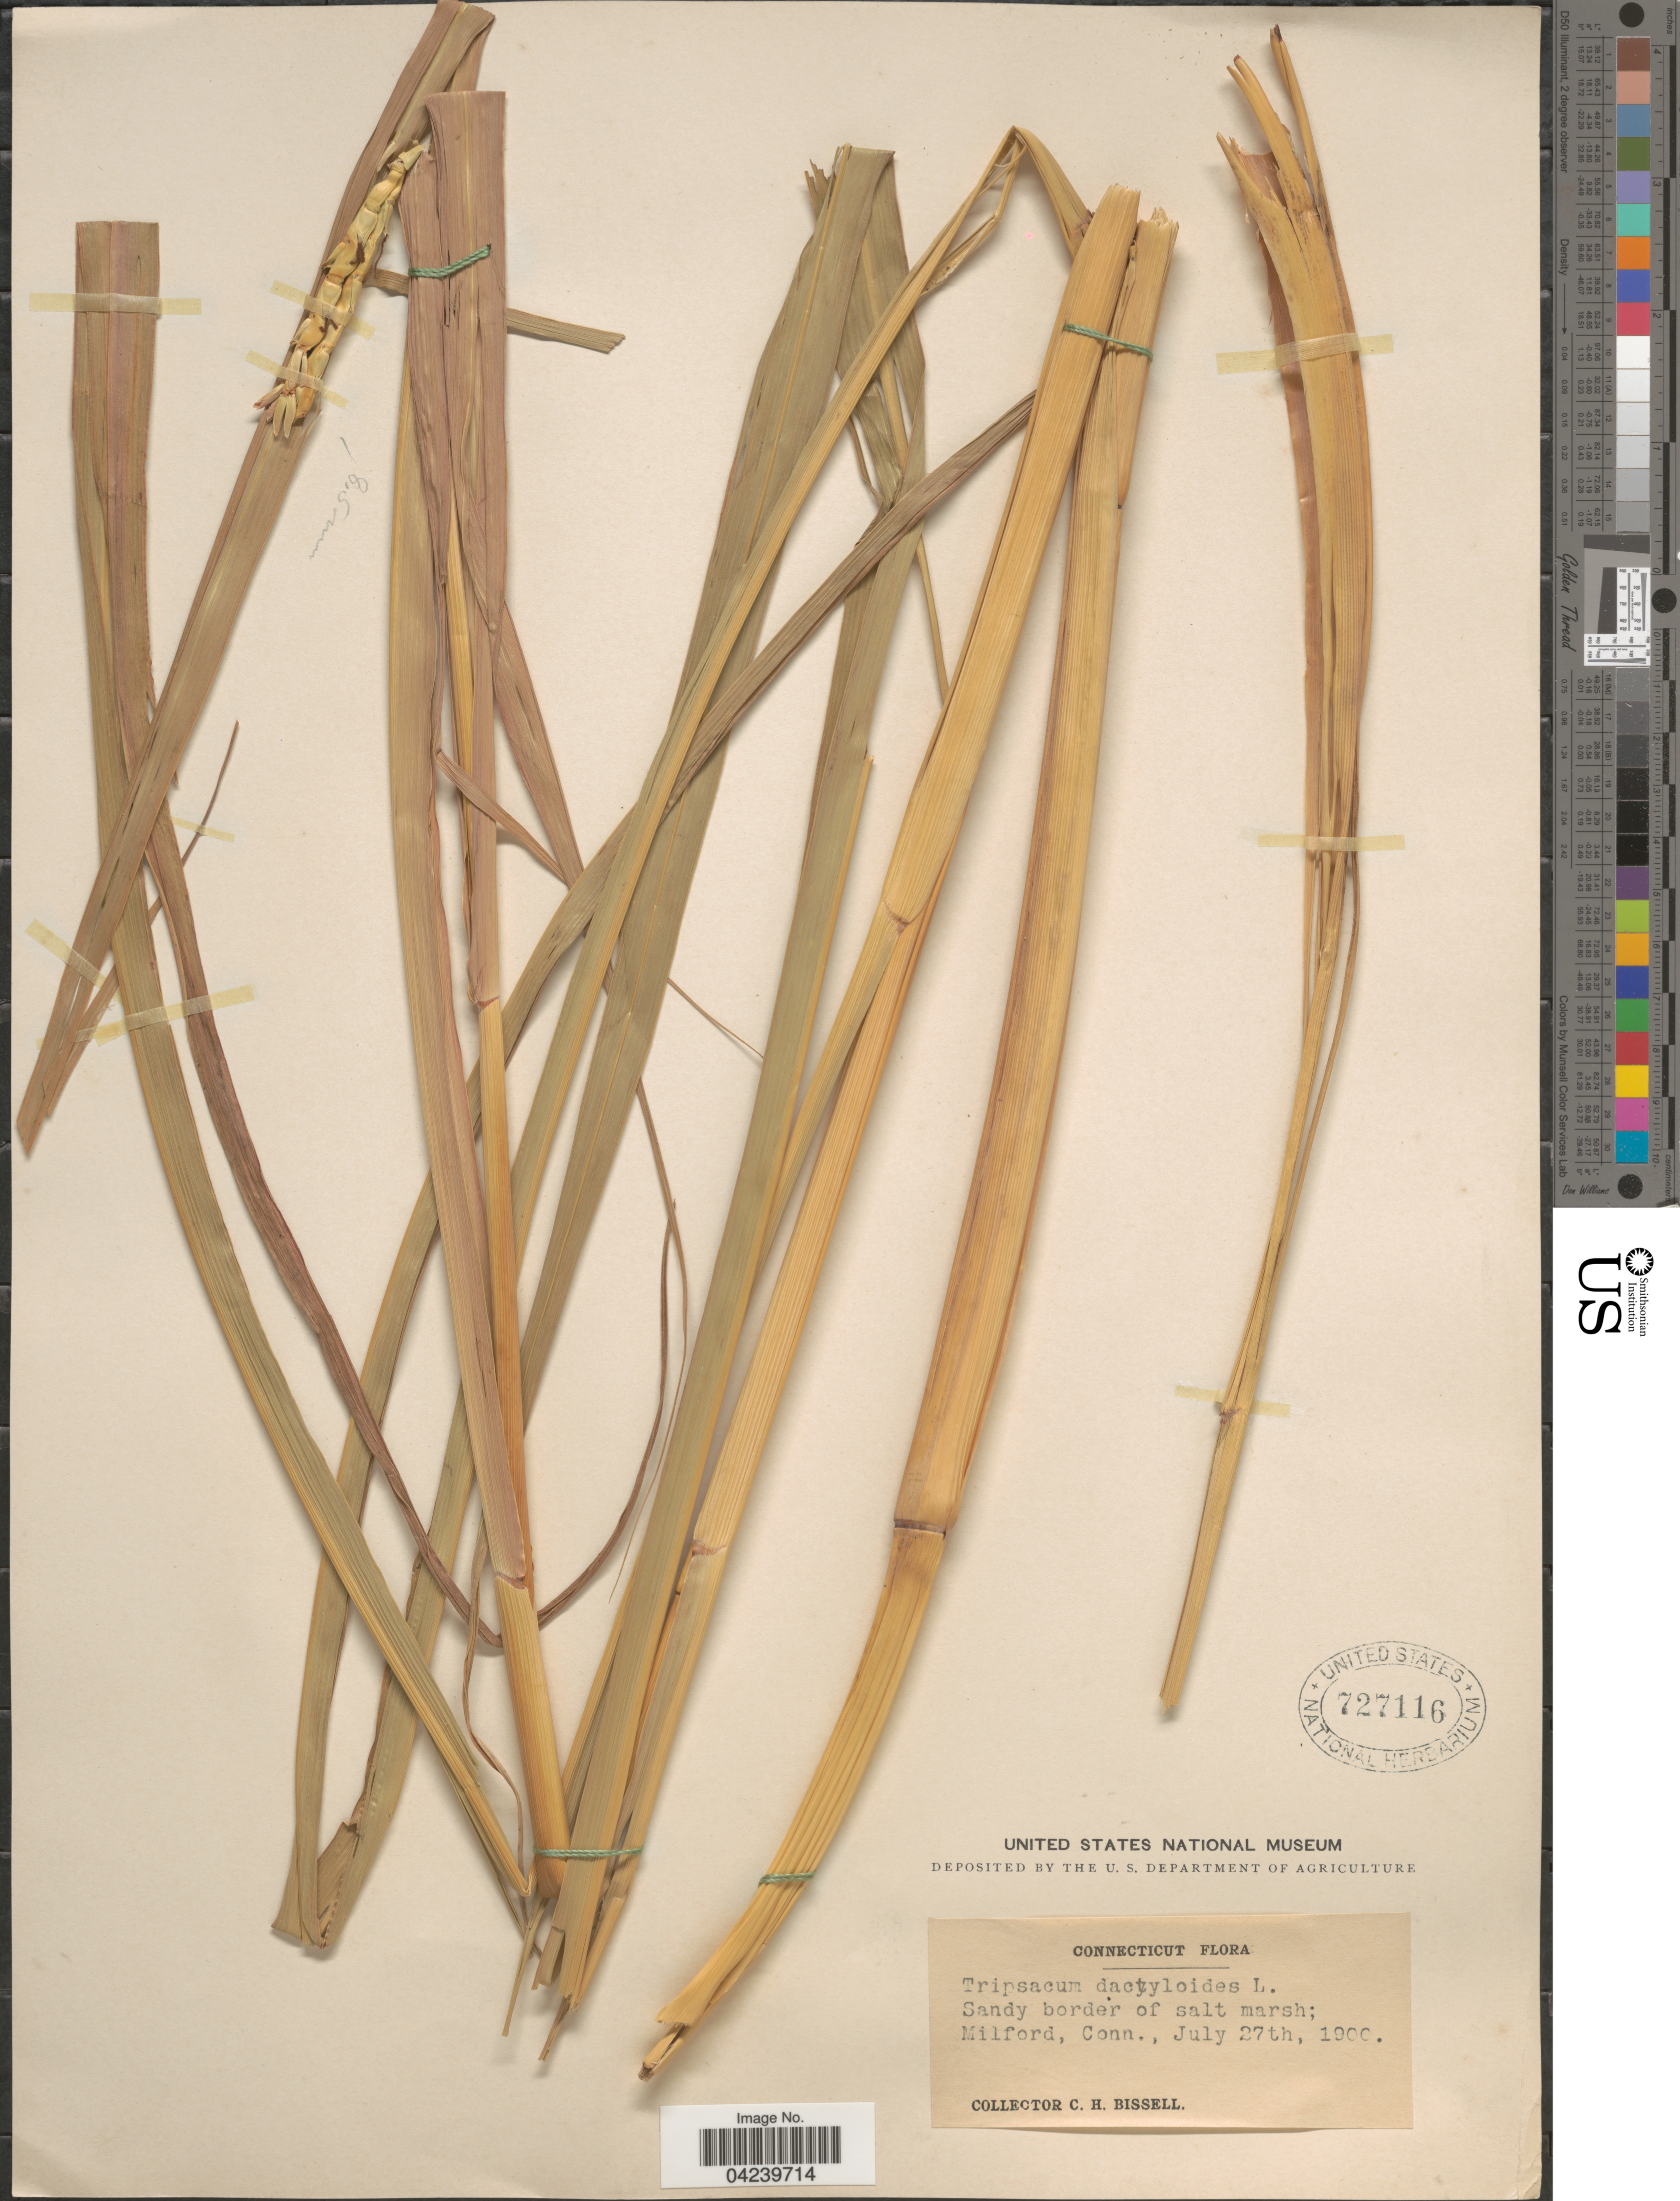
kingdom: Plantae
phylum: Tracheophyta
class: Liliopsida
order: Poales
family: Poaceae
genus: Tripsacum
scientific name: Tripsacum dactyloides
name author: (L.) L.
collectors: C. Bissell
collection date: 1900-07-27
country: United States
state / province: Connecticut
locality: Sandy border of salt marsh; Milford.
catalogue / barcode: US 727116